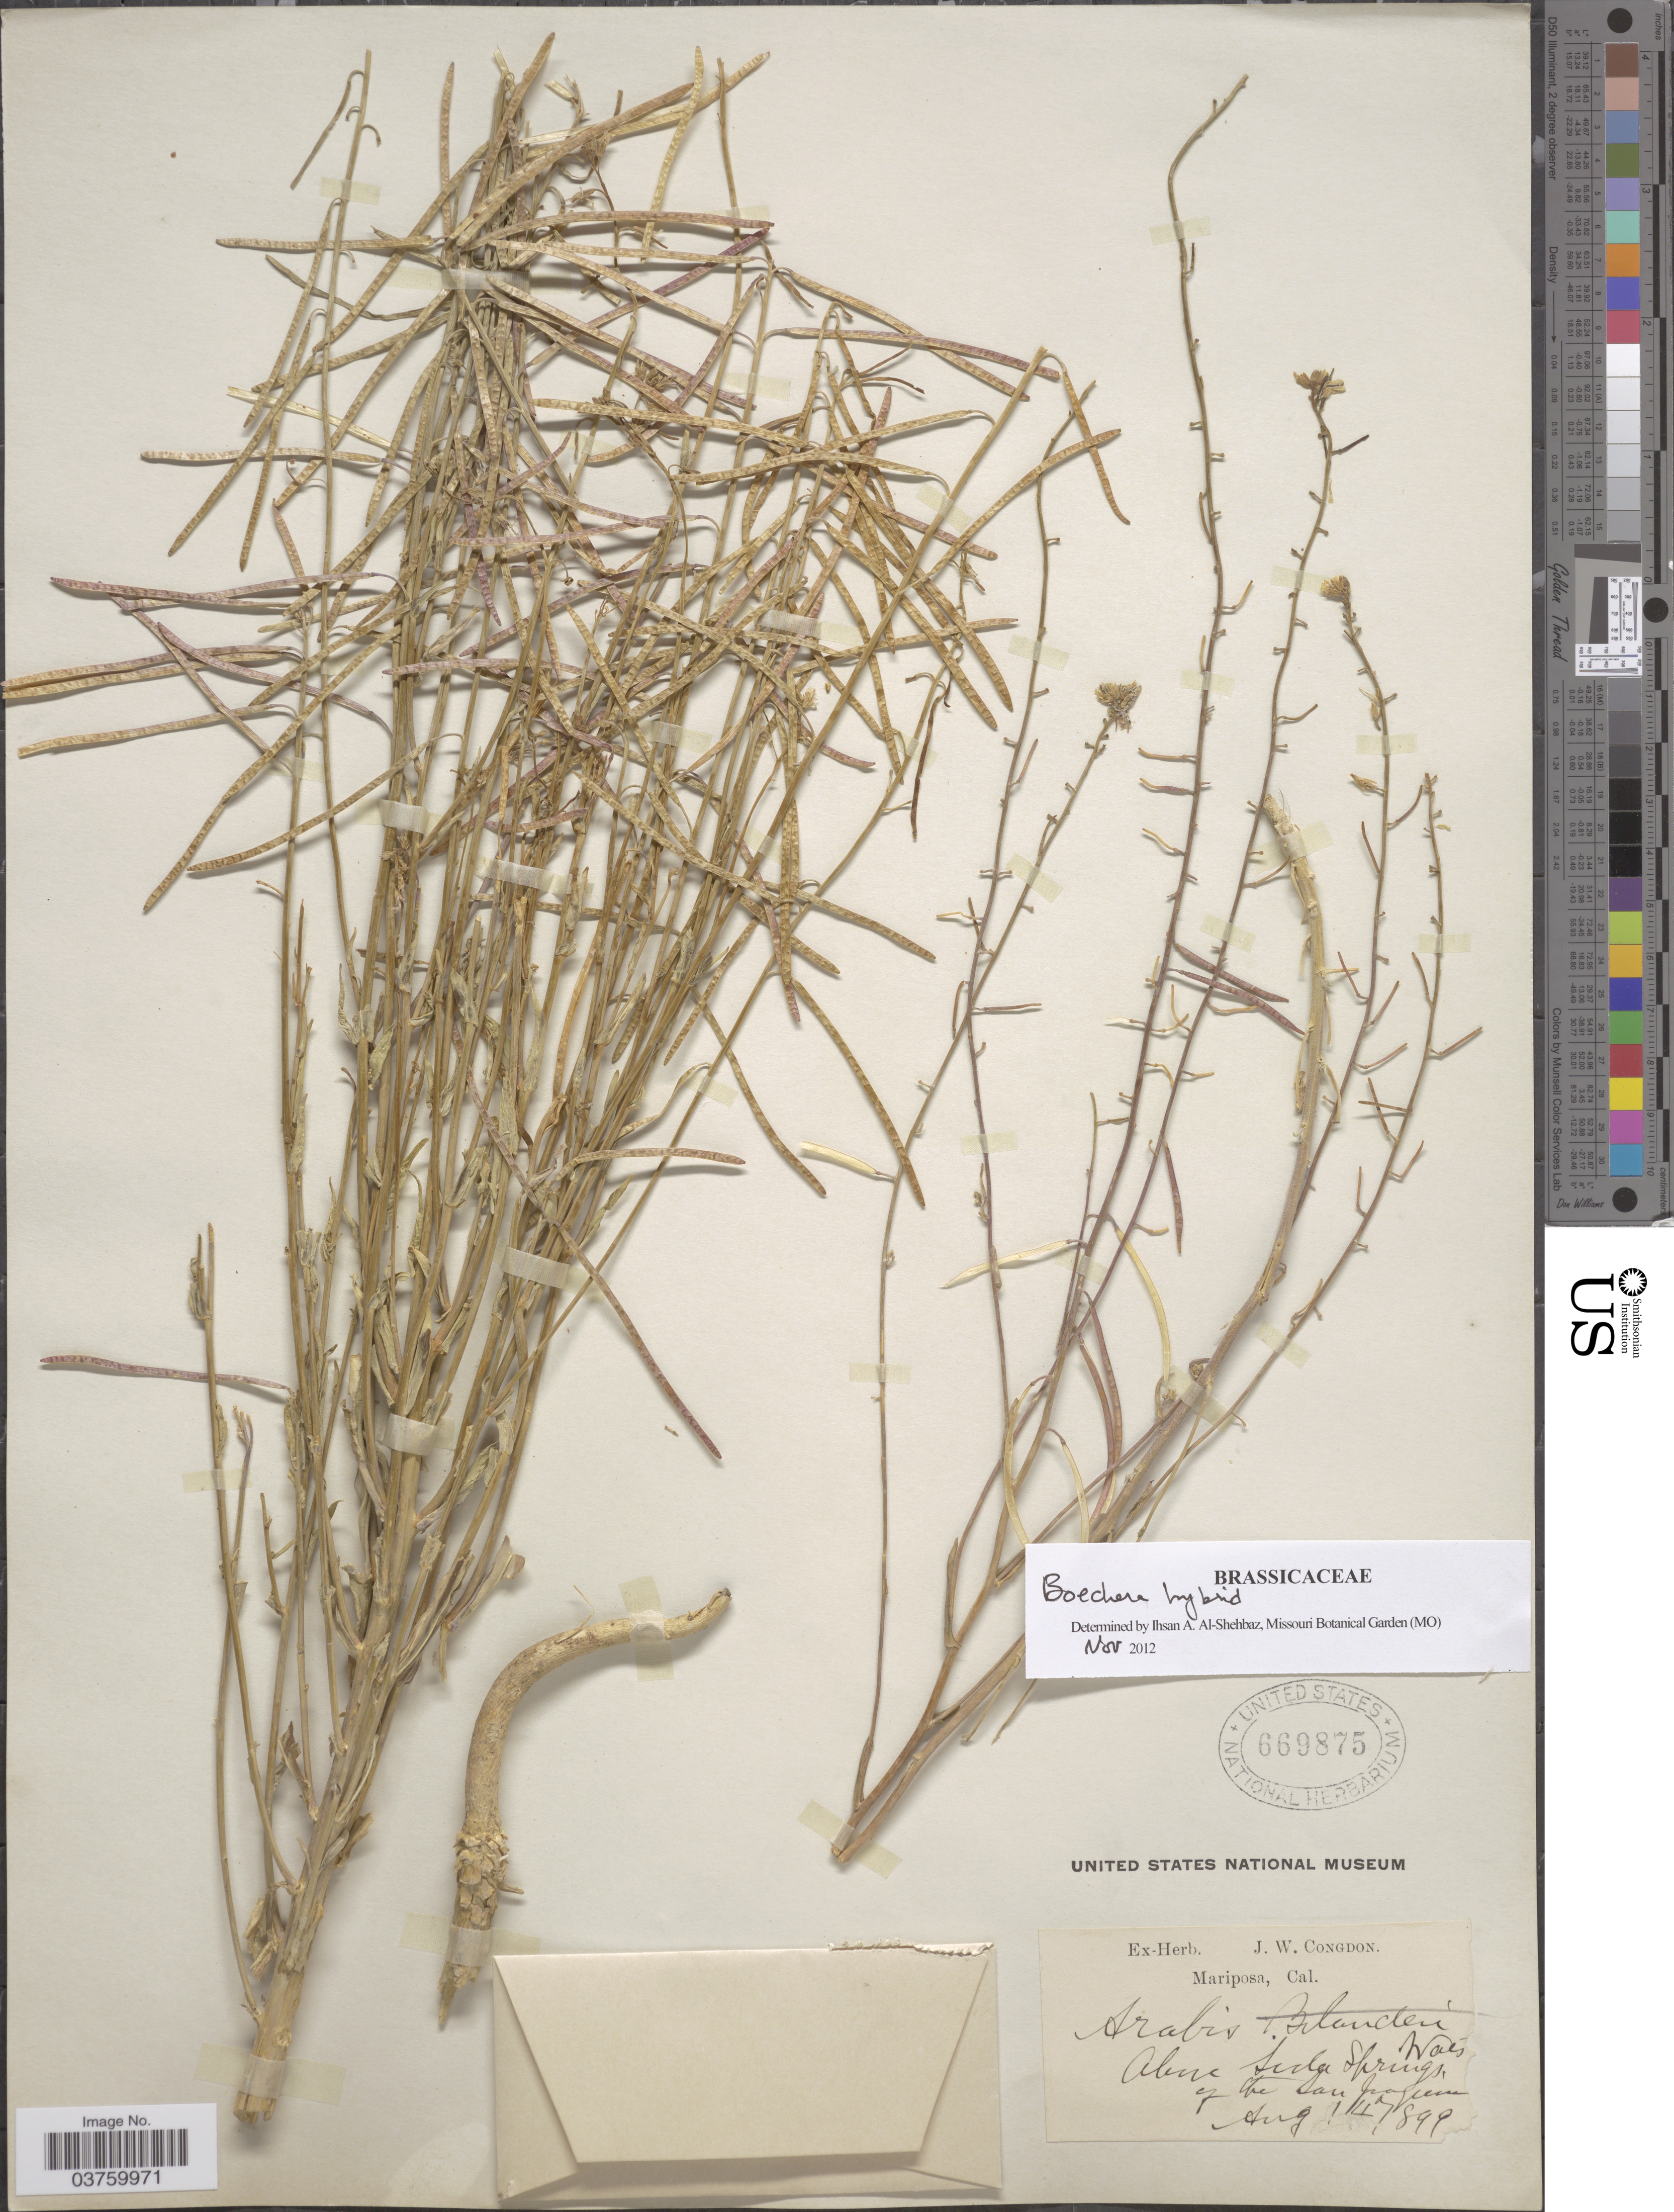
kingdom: Plantae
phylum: Tracheophyta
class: Magnoliopsida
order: Brassicales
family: Brassicaceae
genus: Boechera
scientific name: Boechera sp.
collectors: J. W. Congdon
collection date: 1899-08-04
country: United States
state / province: California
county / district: Mariposa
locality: Mariposa. Along Soda Springs of the San Joaquin.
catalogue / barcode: US 669875